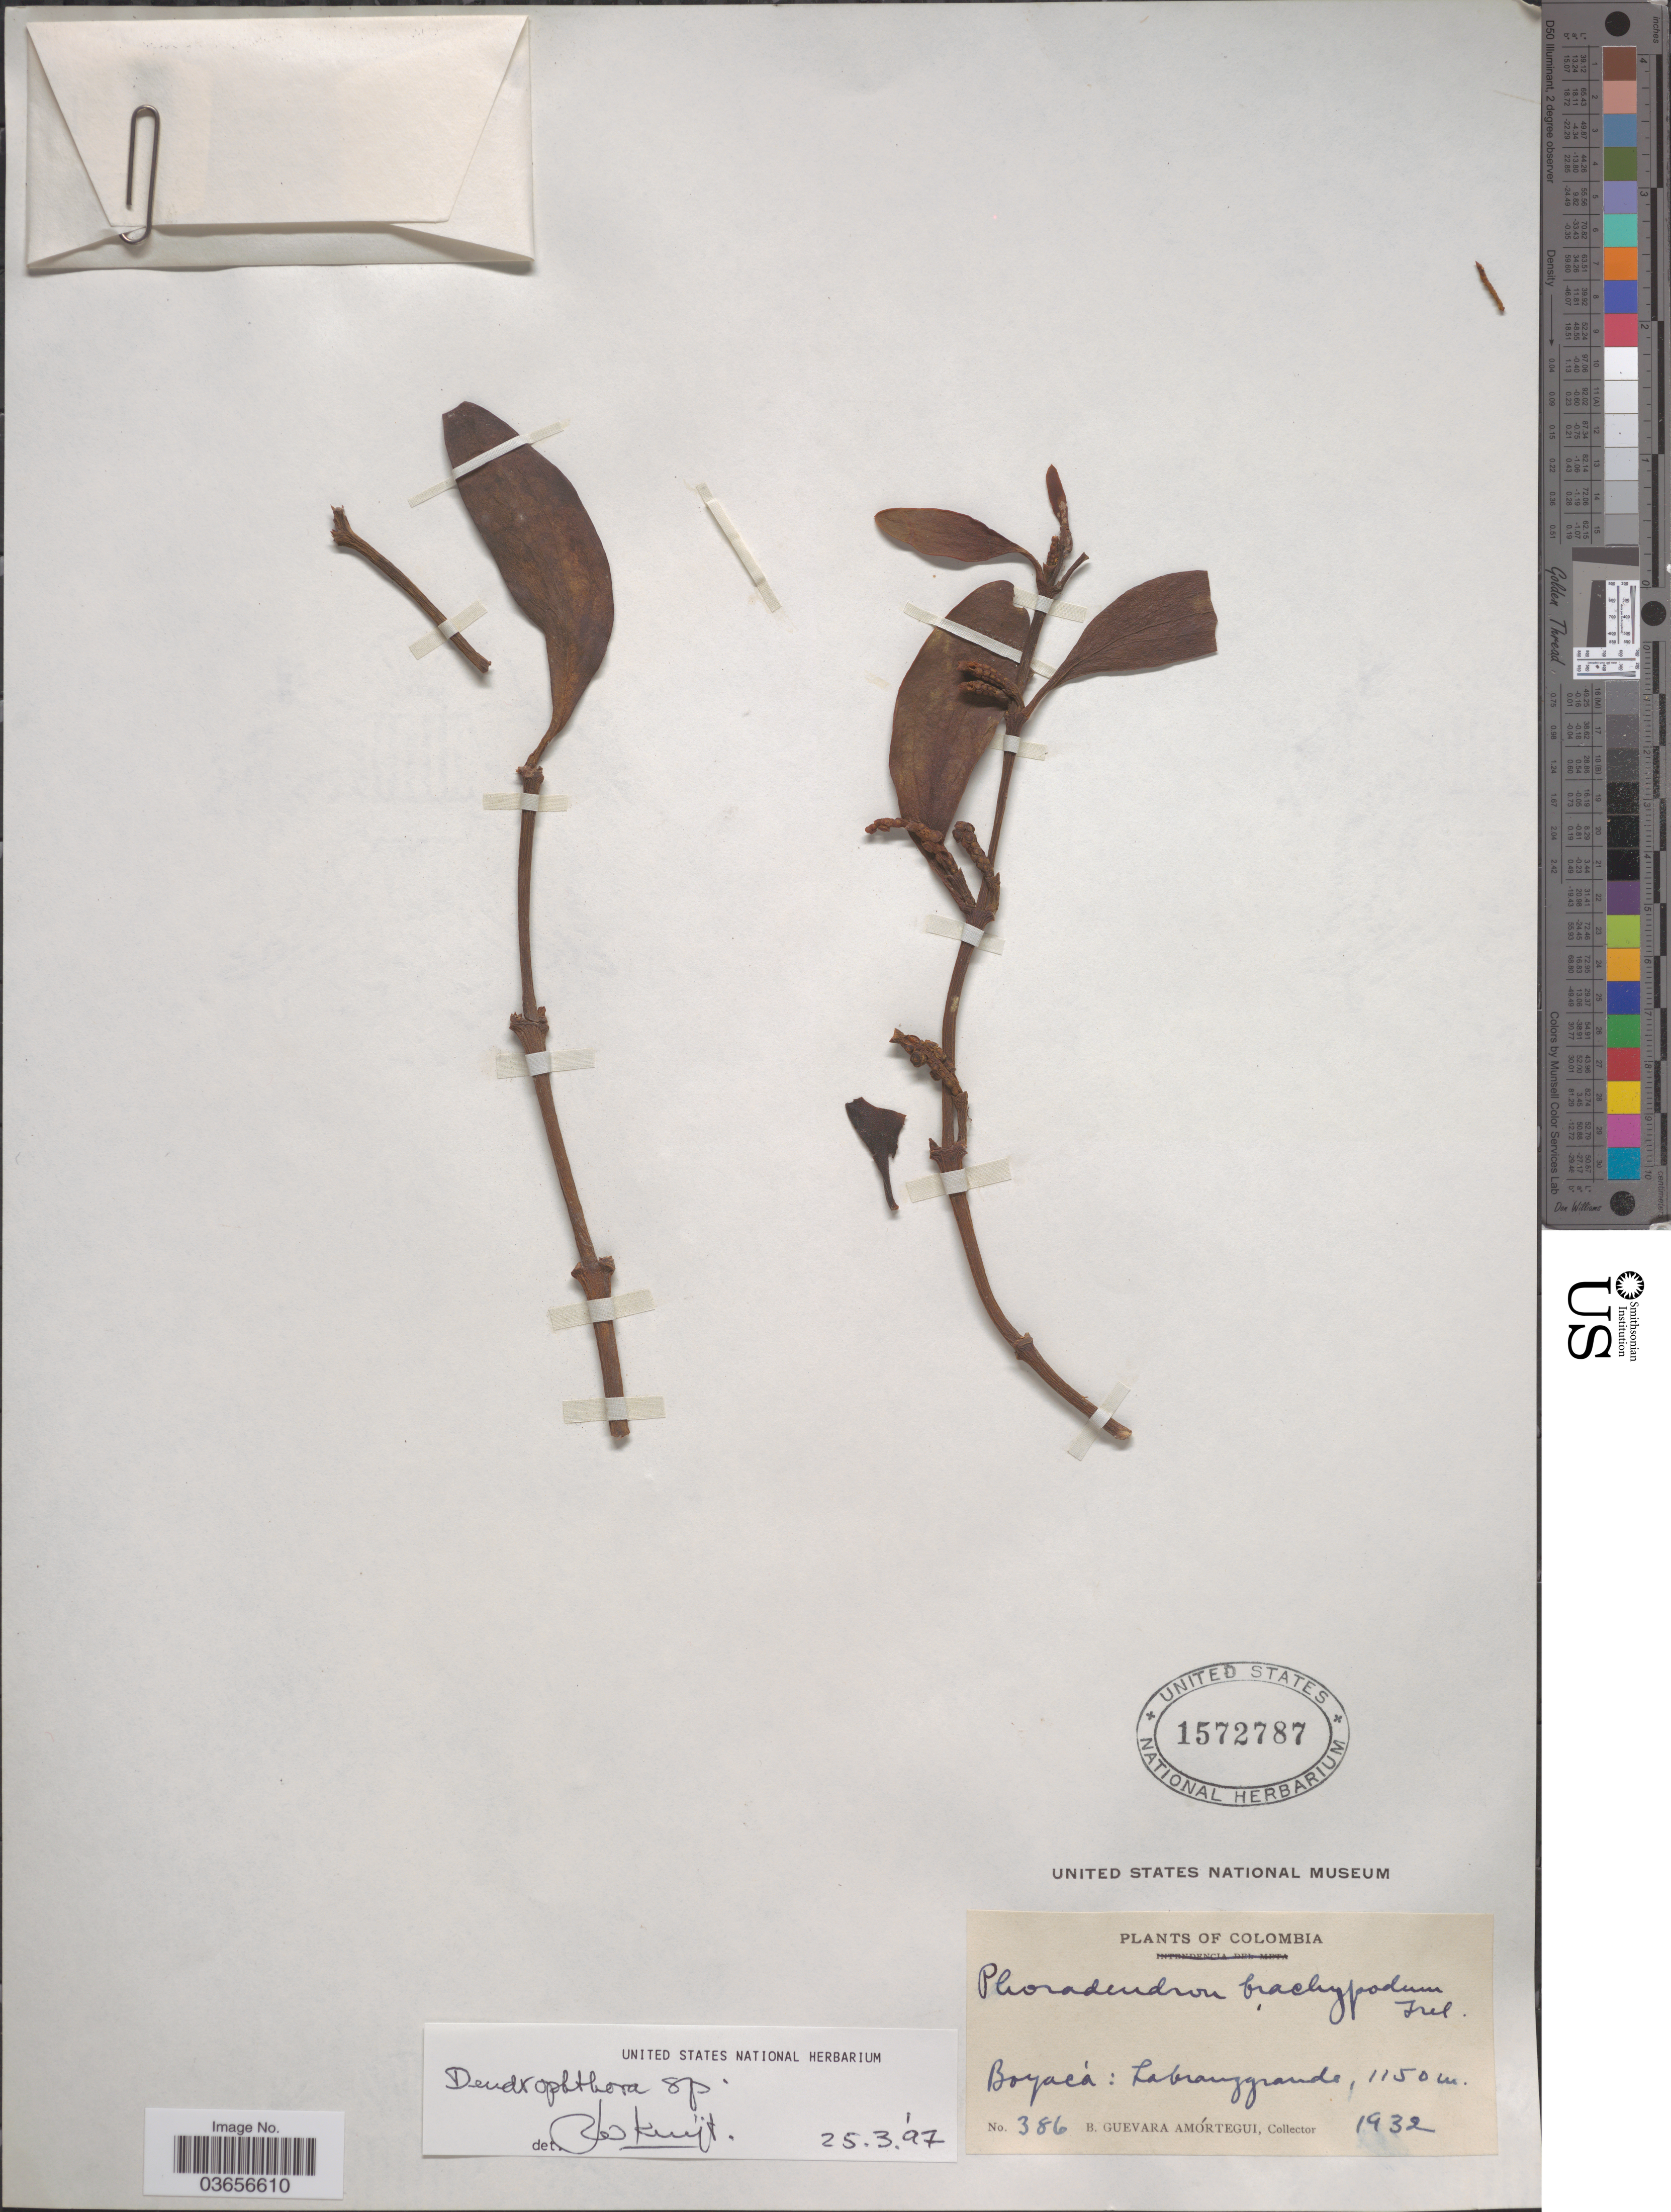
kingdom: Plantae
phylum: Tracheophyta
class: Magnoliopsida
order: Santalales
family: Viscaceae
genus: Dendrophthora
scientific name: Dendrophthora sp.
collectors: B. Guevara Amortegui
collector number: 386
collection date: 1932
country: Colombia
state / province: Boyacá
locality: Labranzgrande.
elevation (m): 1150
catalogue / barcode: US 1572787